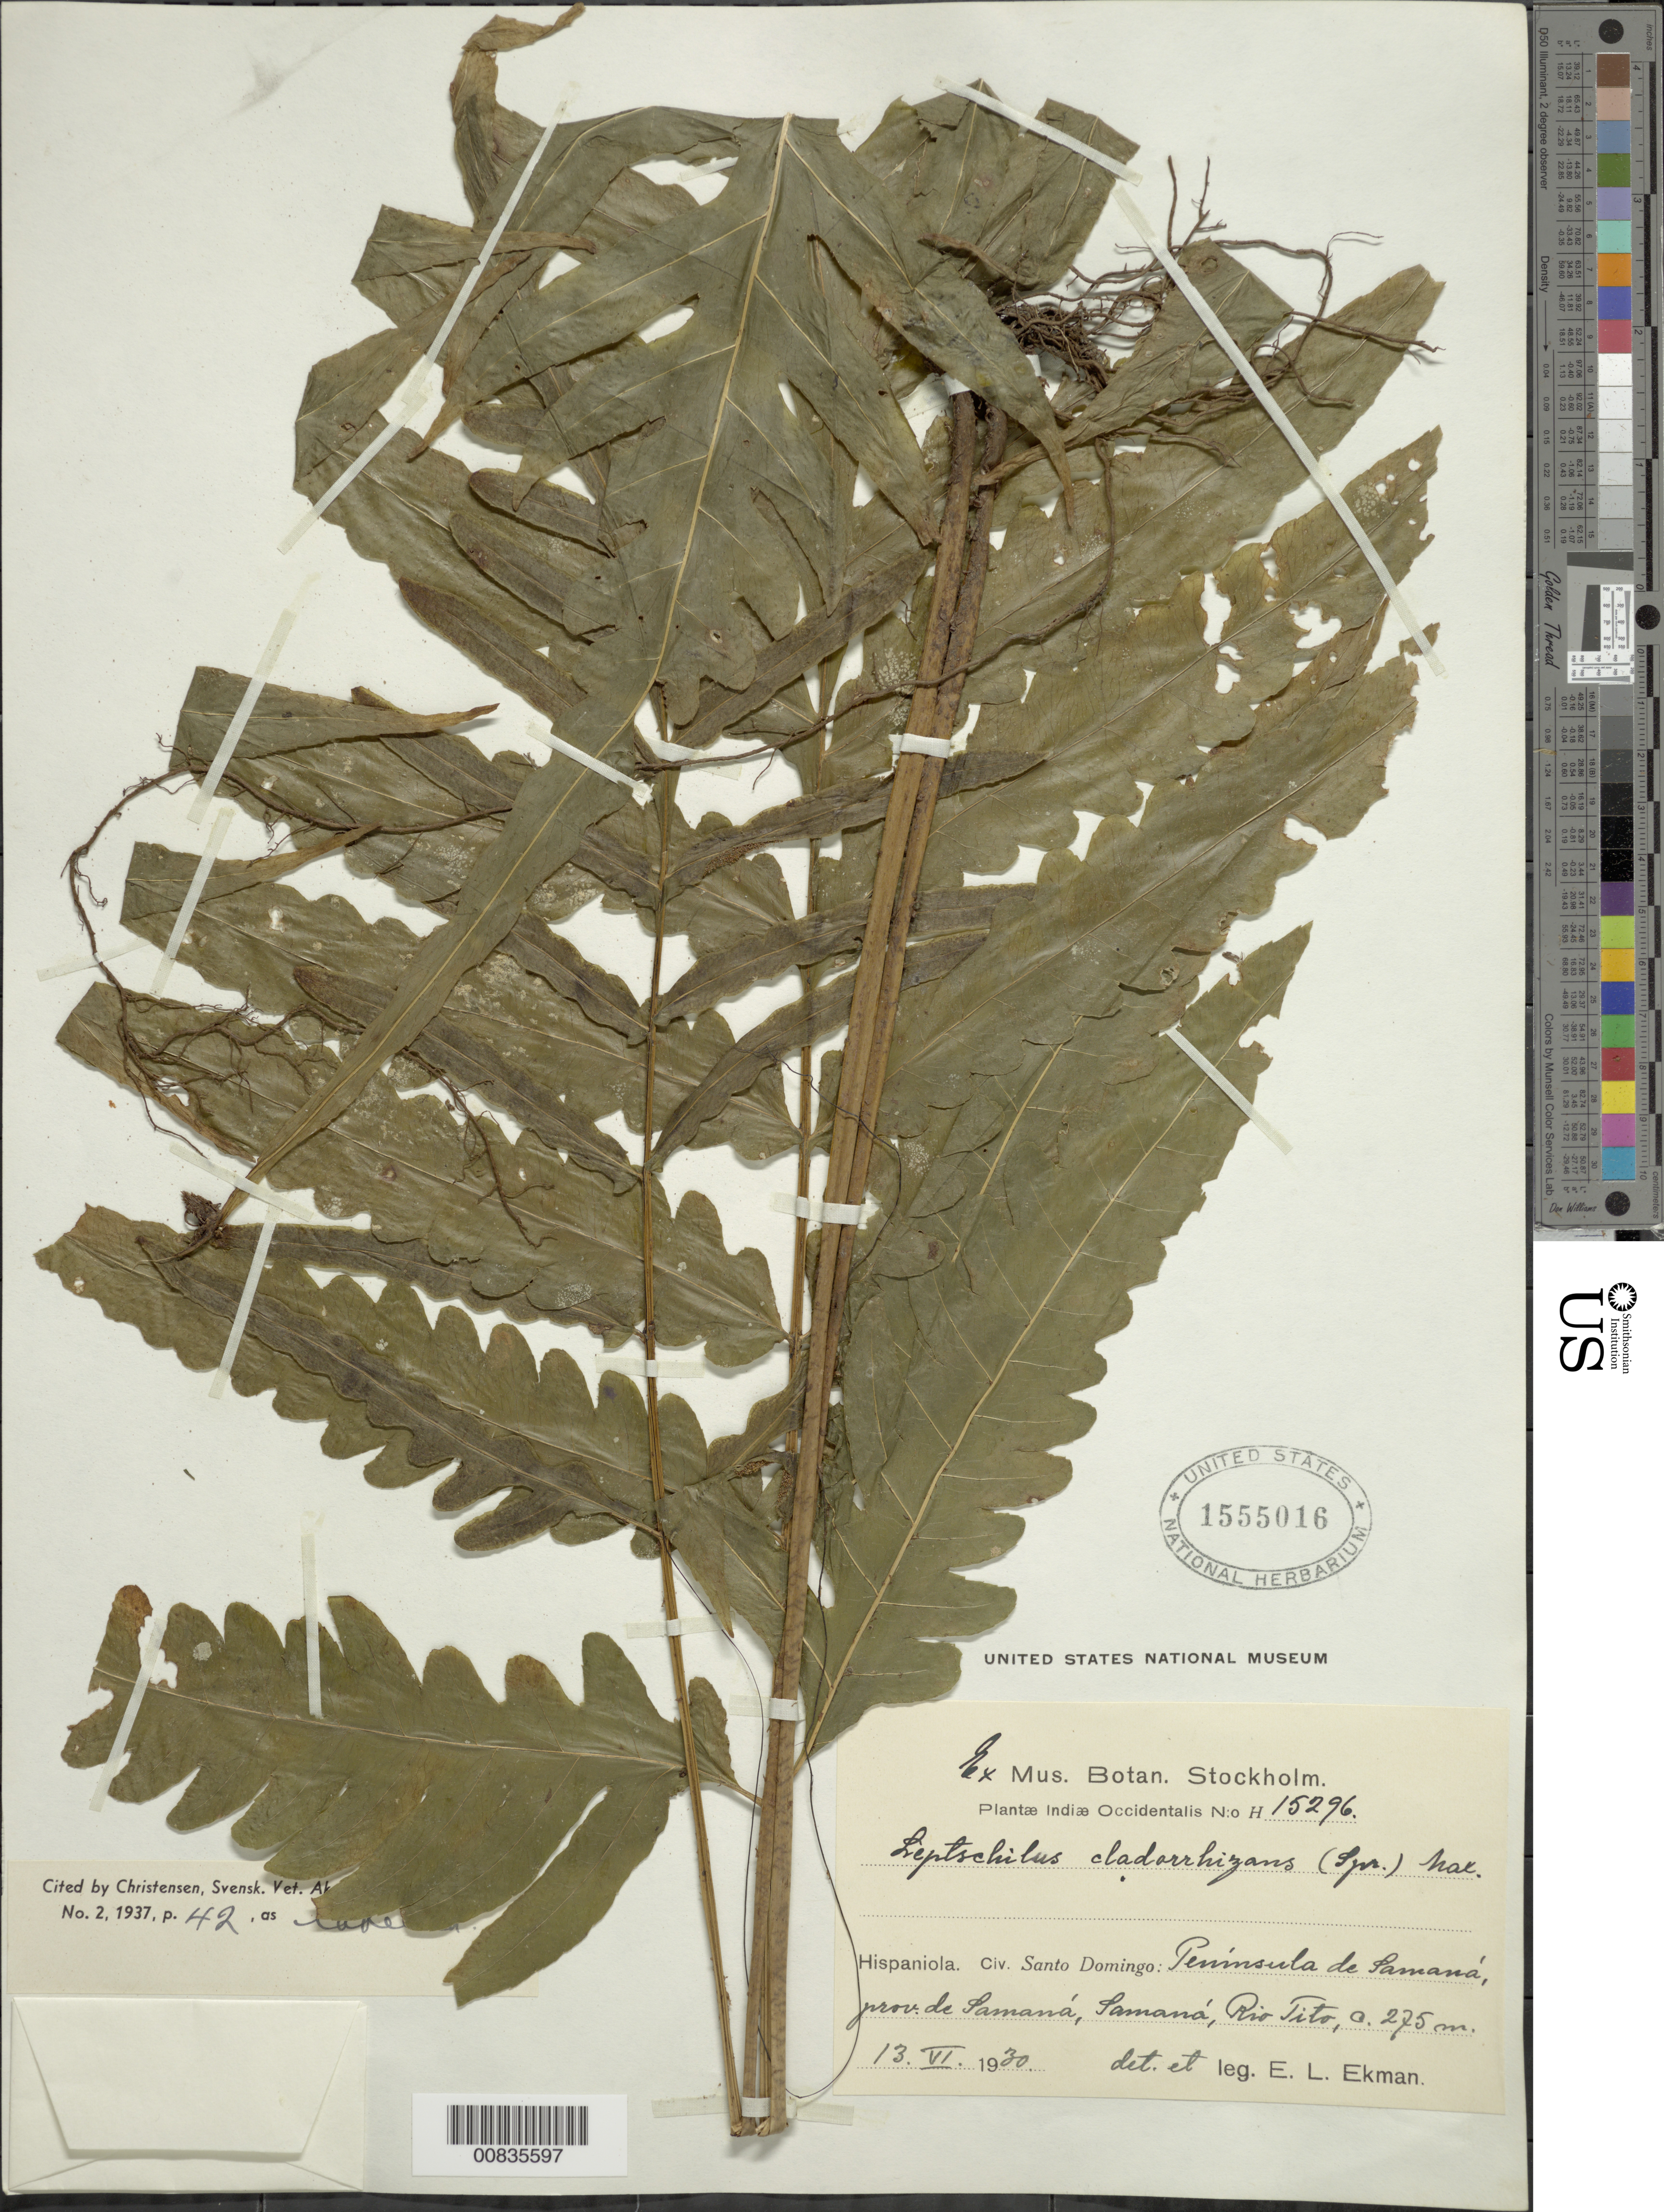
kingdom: Plantae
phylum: Tracheophyta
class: Polypodiopsida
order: Polypodiales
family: Dryopteridaceae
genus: Bolbitis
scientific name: Bolbitis portoricensis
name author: (Spreng.) Hennipman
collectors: E. L. Ekman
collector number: H 15296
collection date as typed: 13 Jun 1930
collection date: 1930-06-13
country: Dominican Republic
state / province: Samana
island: Hispaniola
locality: Peninsula de Samaná, Samaná, Río Tito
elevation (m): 275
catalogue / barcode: US 1555016